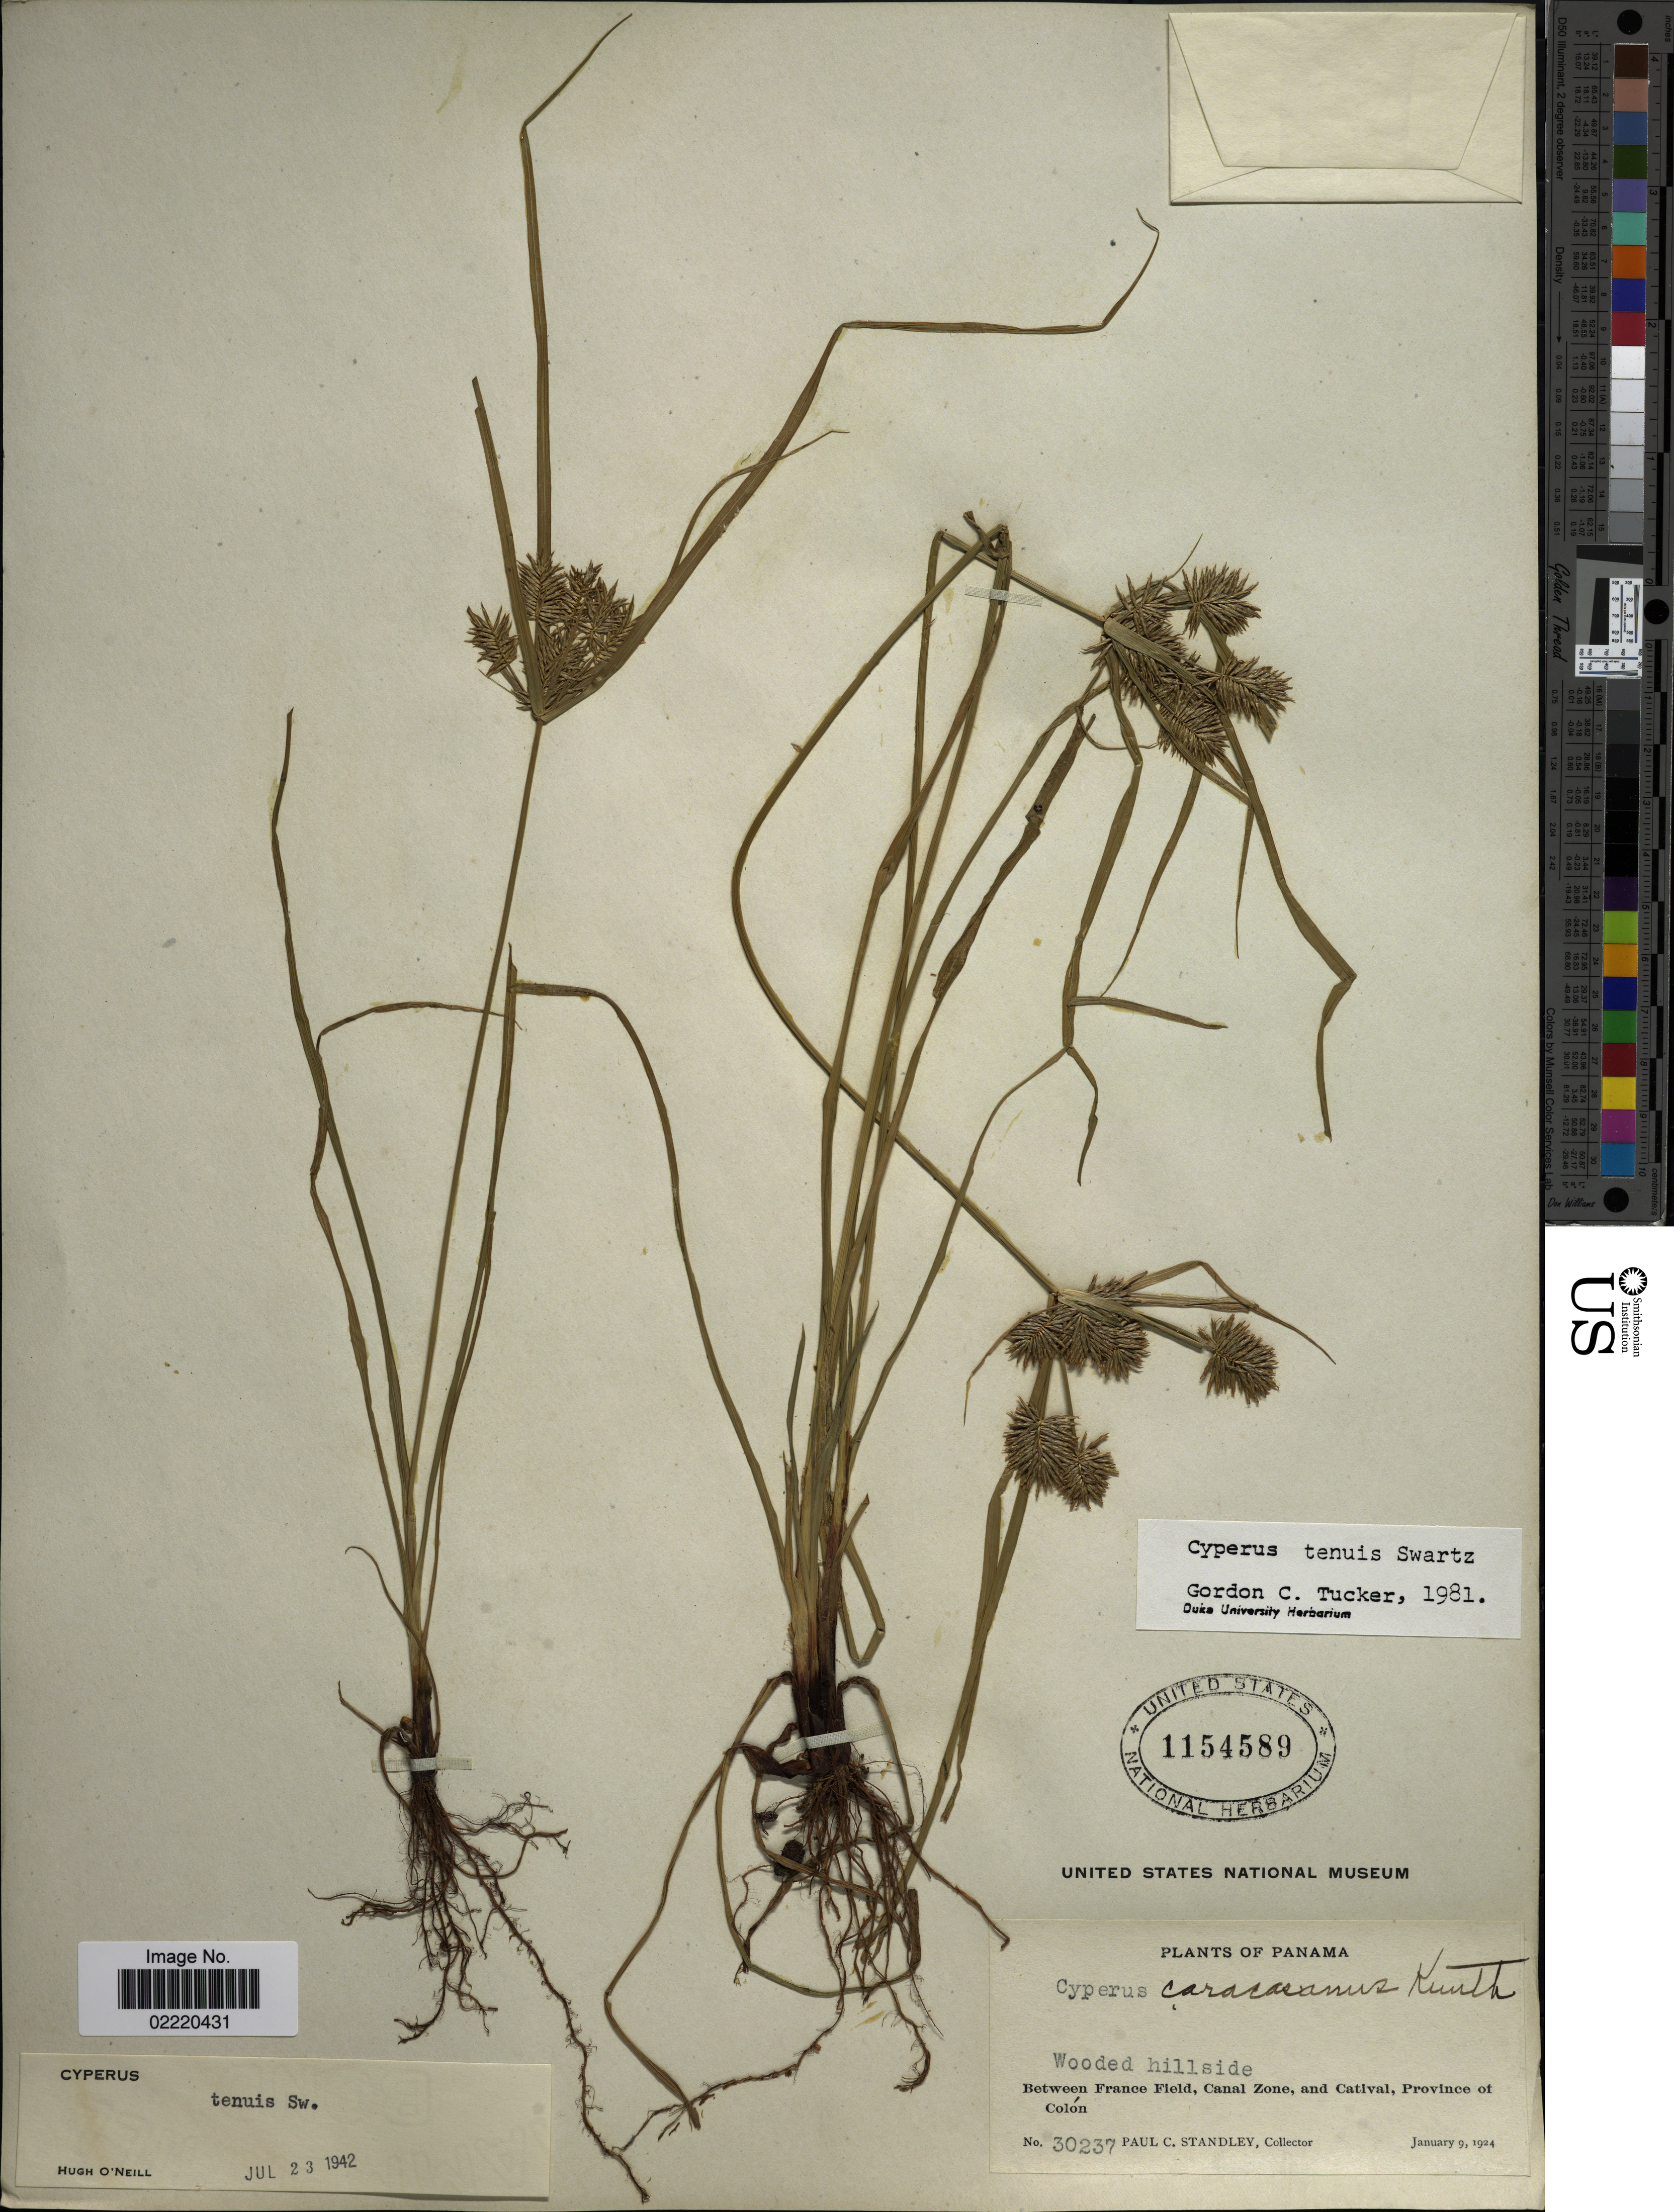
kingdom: Plantae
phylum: Tracheophyta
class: Liliopsida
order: Poales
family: Cyperaceae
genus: Cyperus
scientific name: Cyperus tenuis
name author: Sw.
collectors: P. C. Standley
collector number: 30237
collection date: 1924-01-09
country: Panama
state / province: Colón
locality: Wooded hillside, Between France Field, Canal Zone, and Catival.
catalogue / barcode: US 1154589